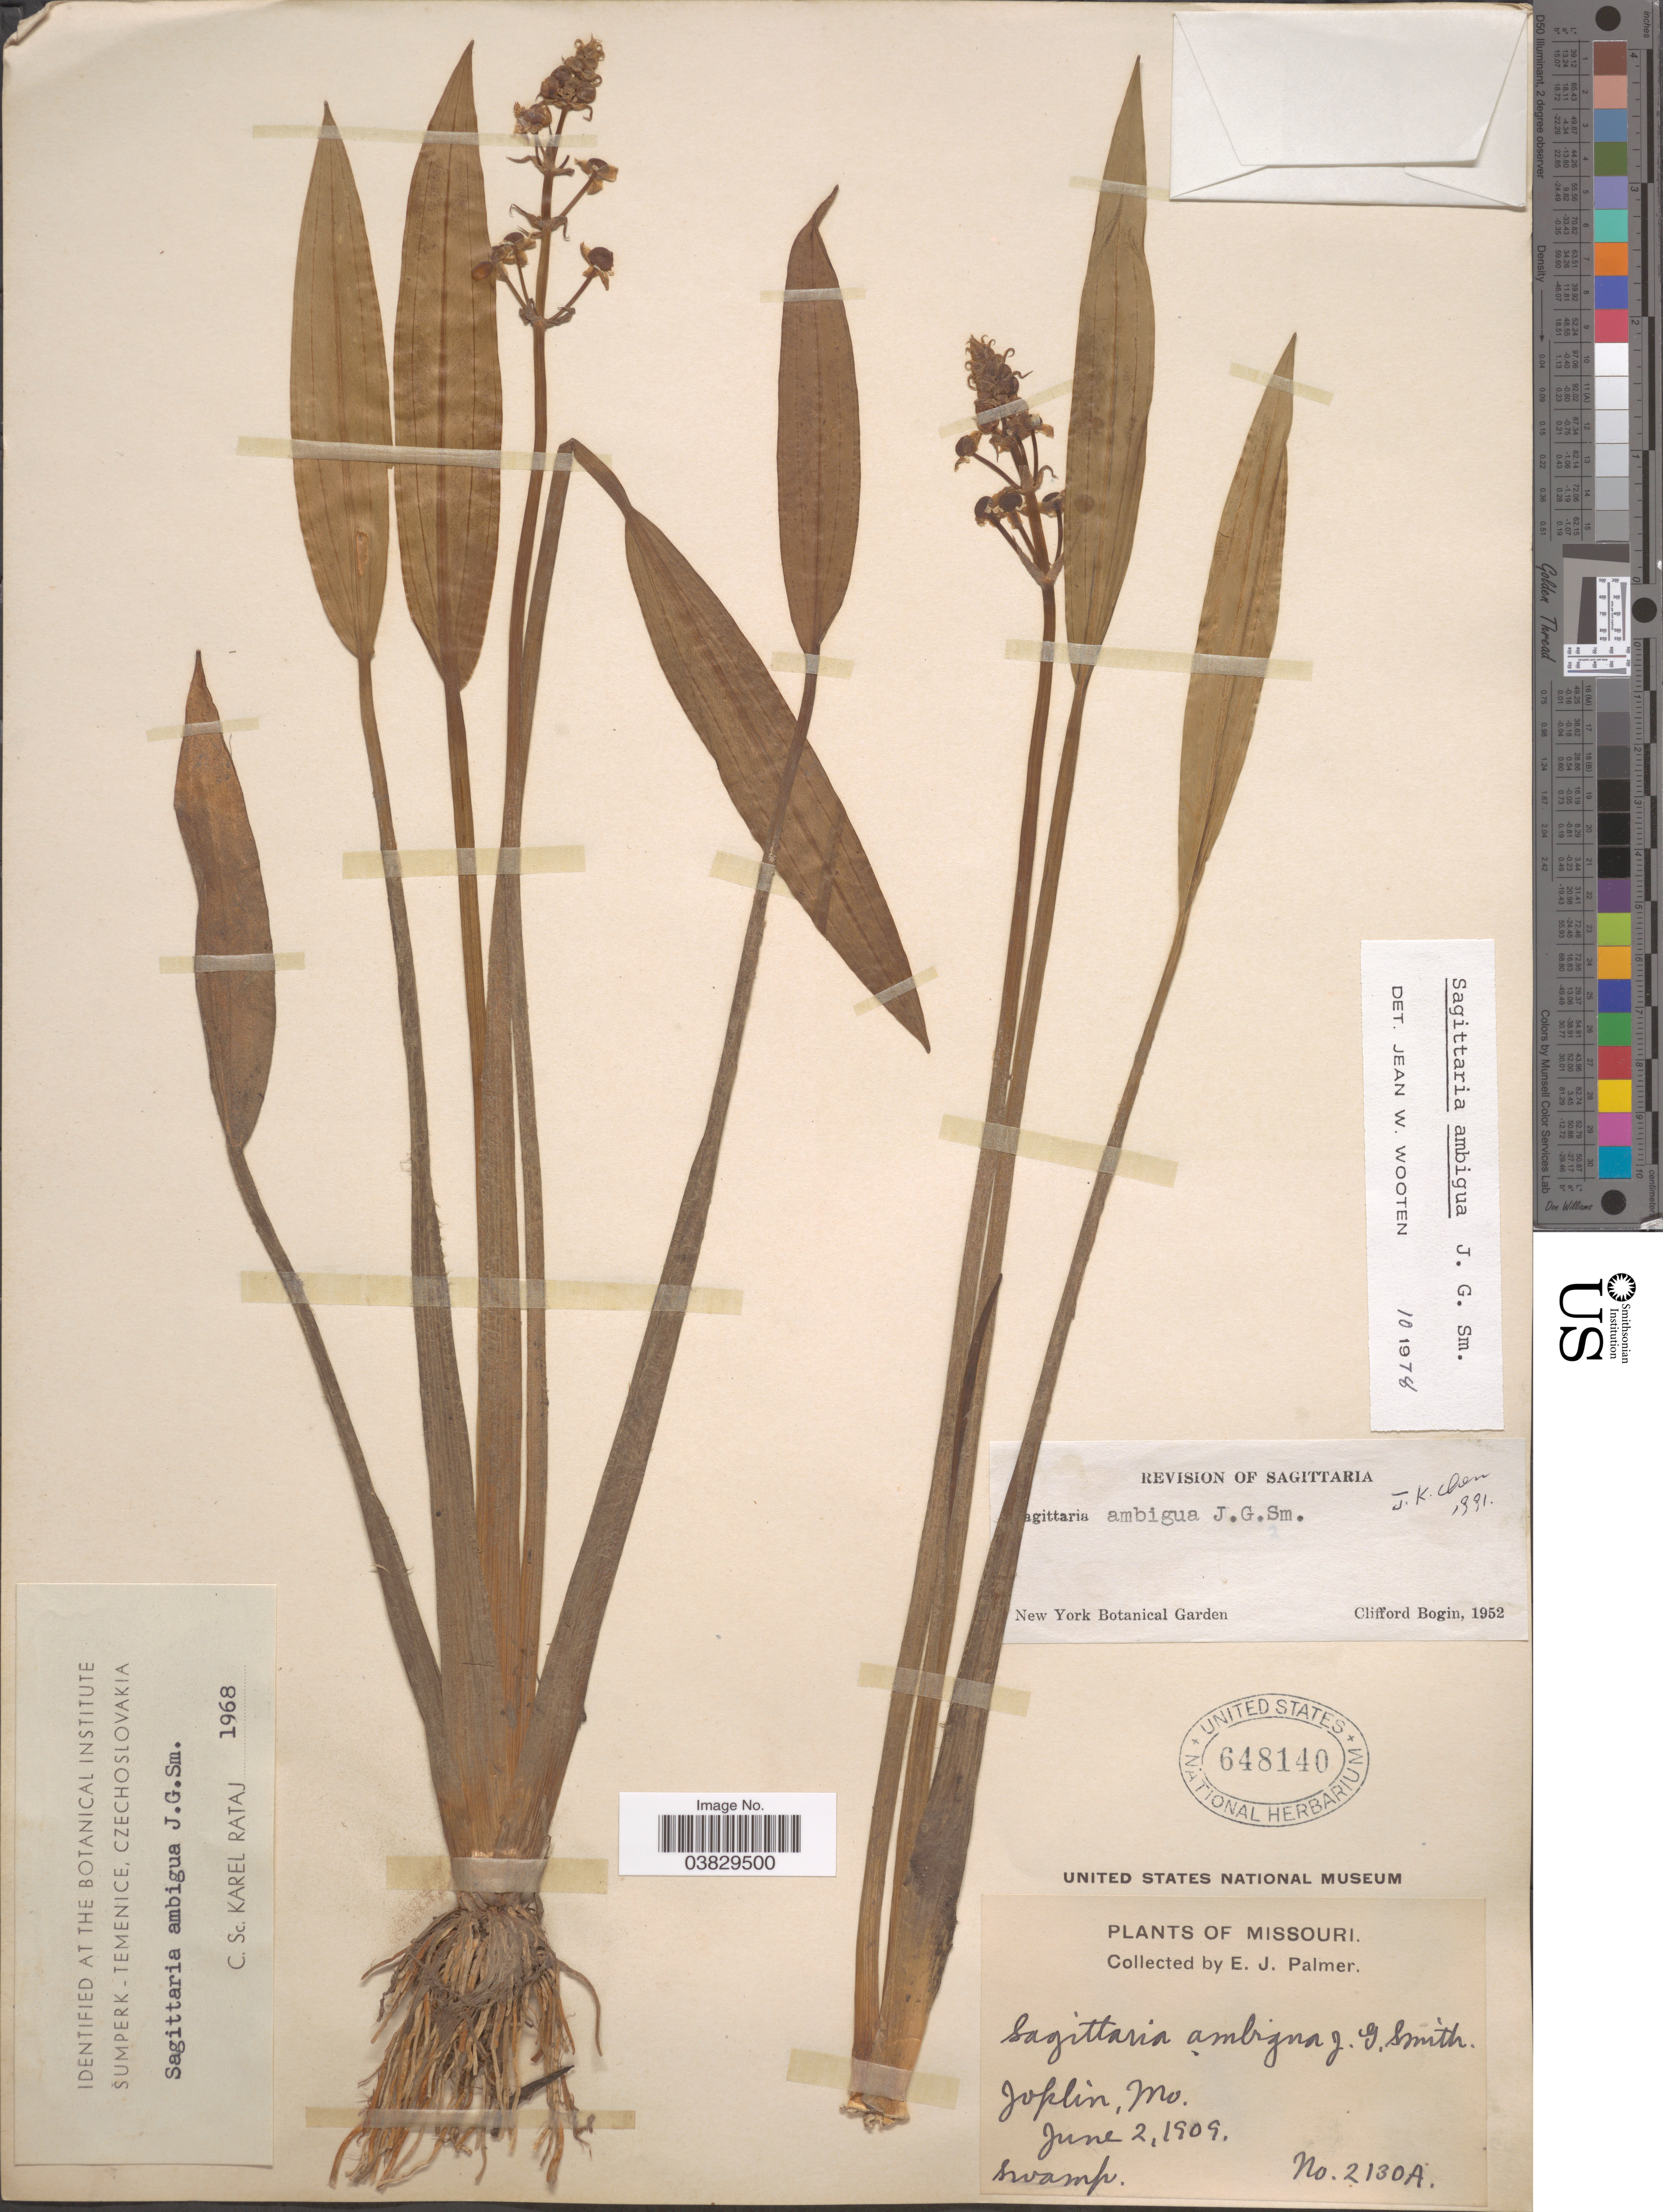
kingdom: Plantae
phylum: Tracheophyta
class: Liliopsida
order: Alismatales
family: Alismataceae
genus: Sagittaria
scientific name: Sagittaria ambigua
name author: J.G. Sm.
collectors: E. J. Palmer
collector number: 2130A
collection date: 1909-06-02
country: United States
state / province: Missouri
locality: Joplin.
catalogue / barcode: US 648140